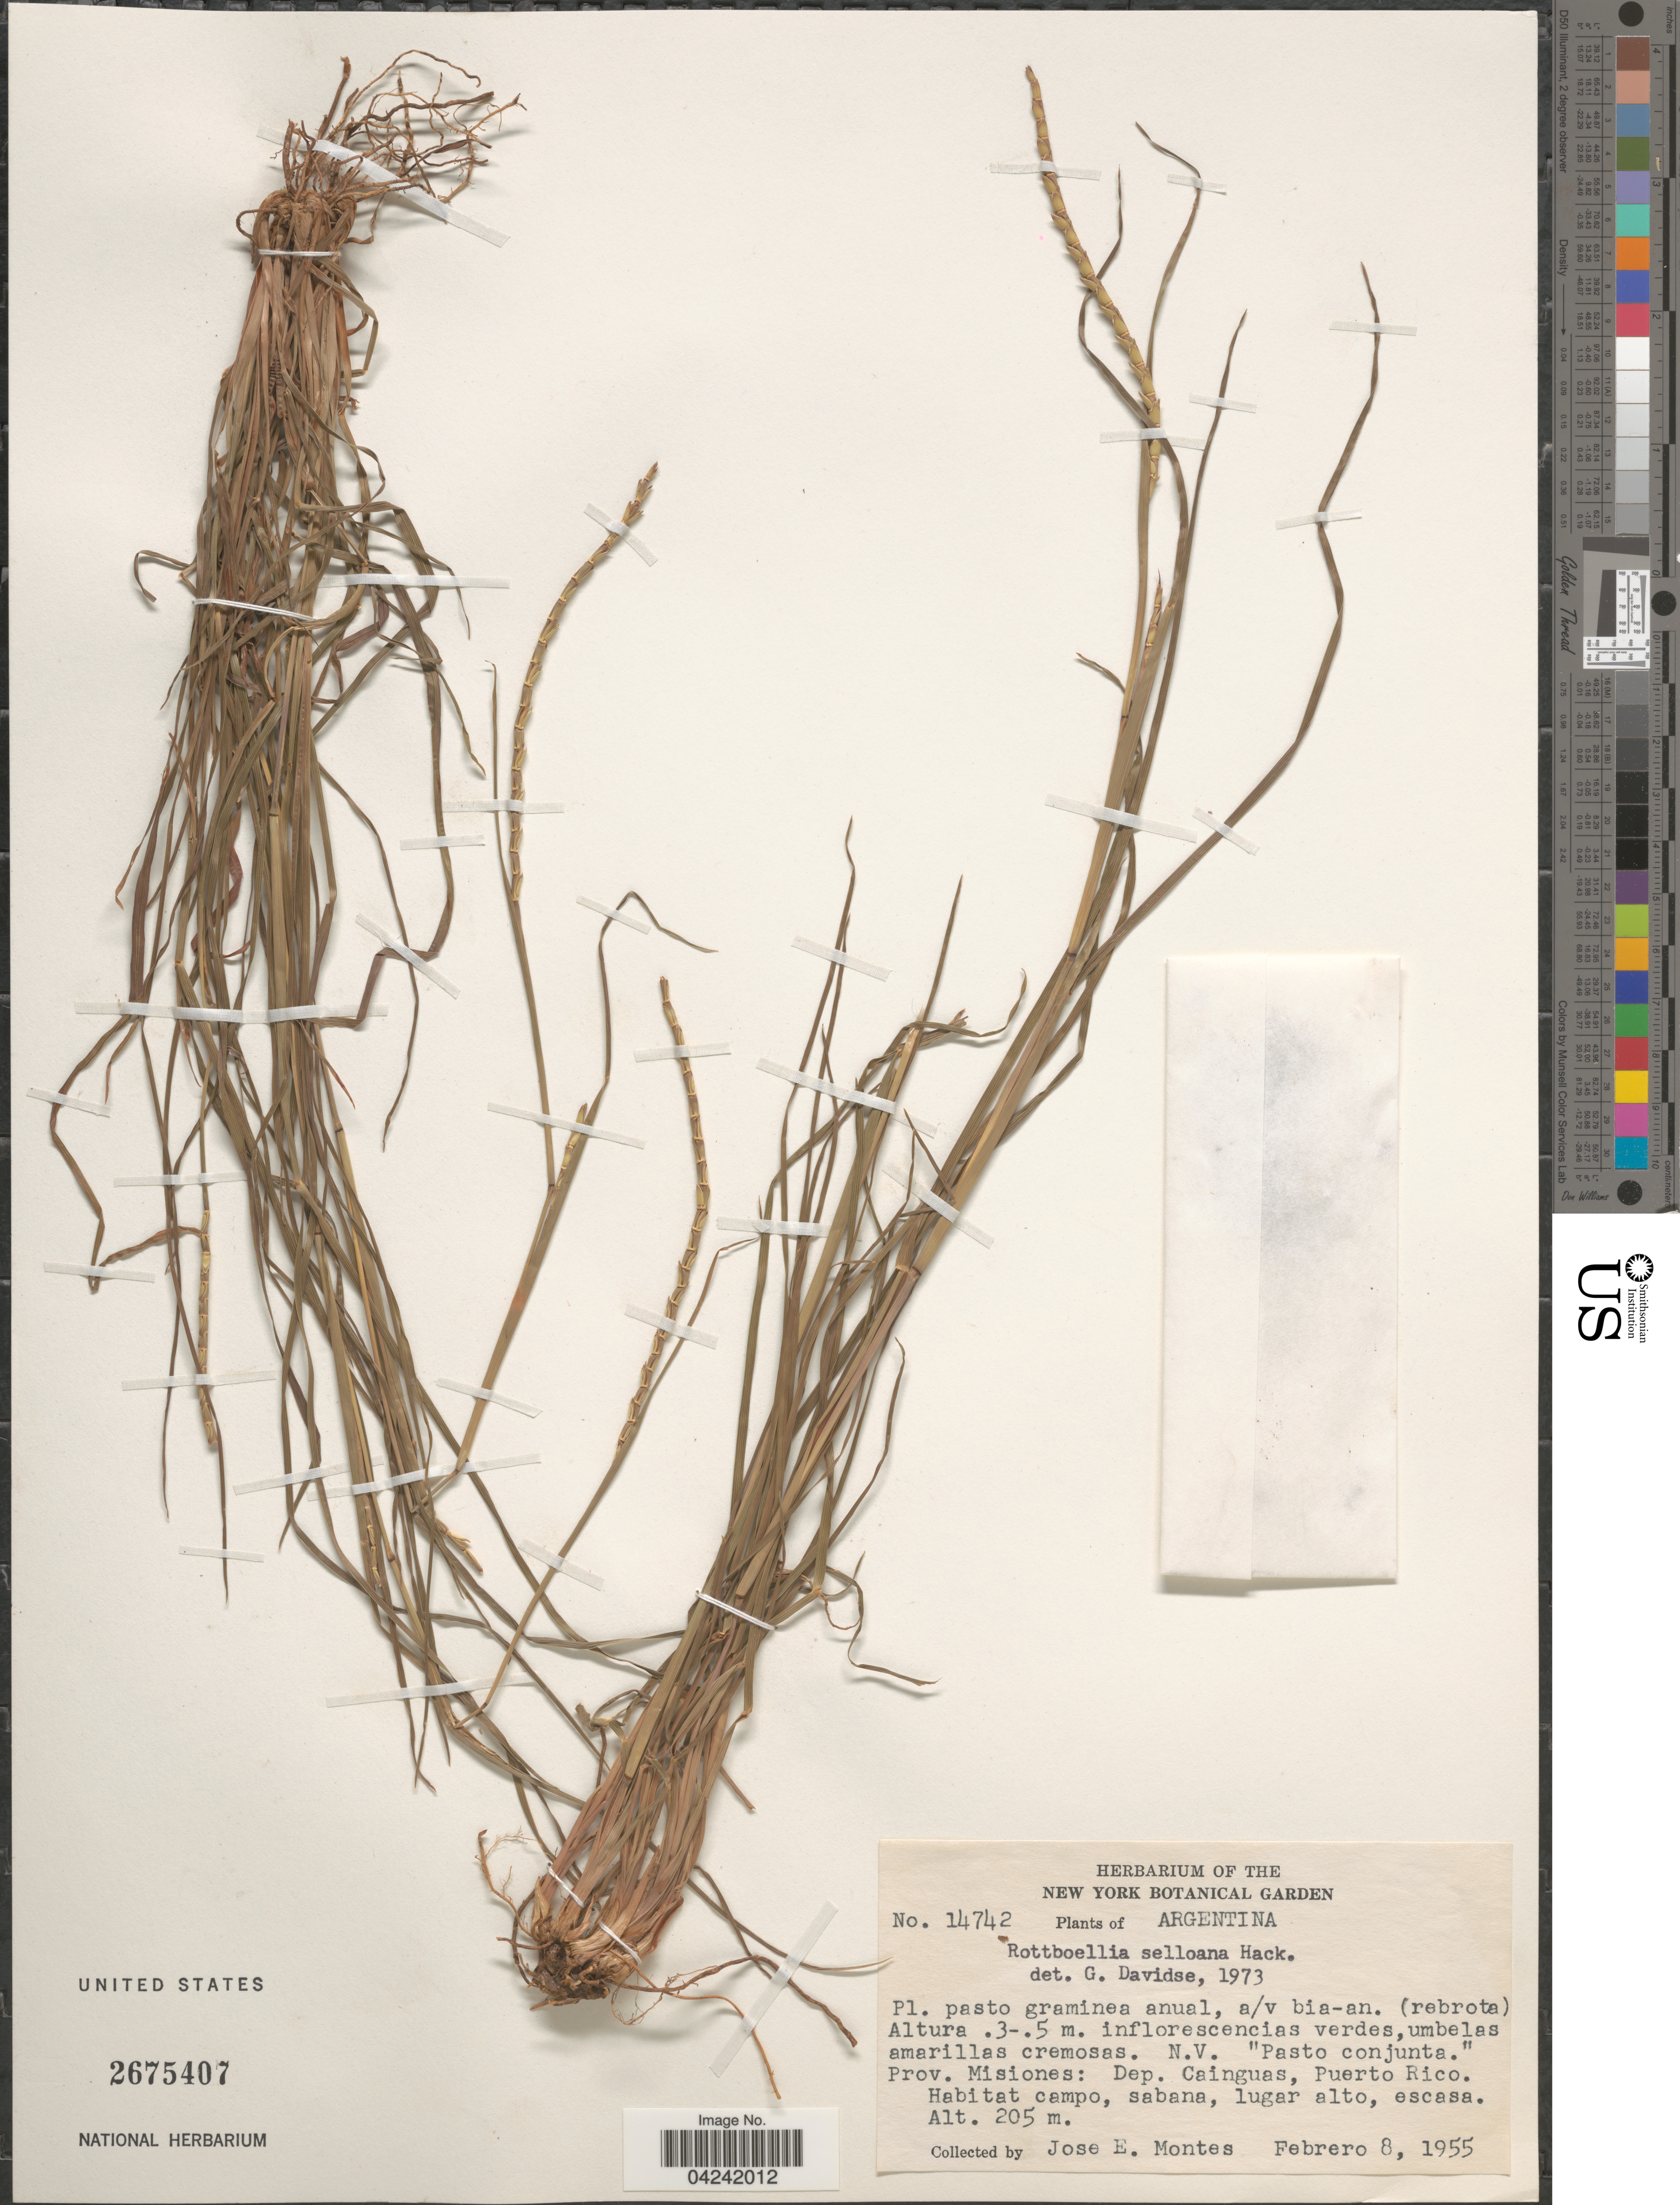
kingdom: Plantae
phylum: Tracheophyta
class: Liliopsida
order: Poales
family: Poaceae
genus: Mnesithea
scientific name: Mnesithea selloana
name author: (Hack.) de Koning & Sosef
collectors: J. E. Montes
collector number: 14742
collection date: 1955-02-08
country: Argentina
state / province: Misiones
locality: Dep. Cainguas, Puerto Rico. Habitat campo, sabana, lugar alto.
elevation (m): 205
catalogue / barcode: US 2675407